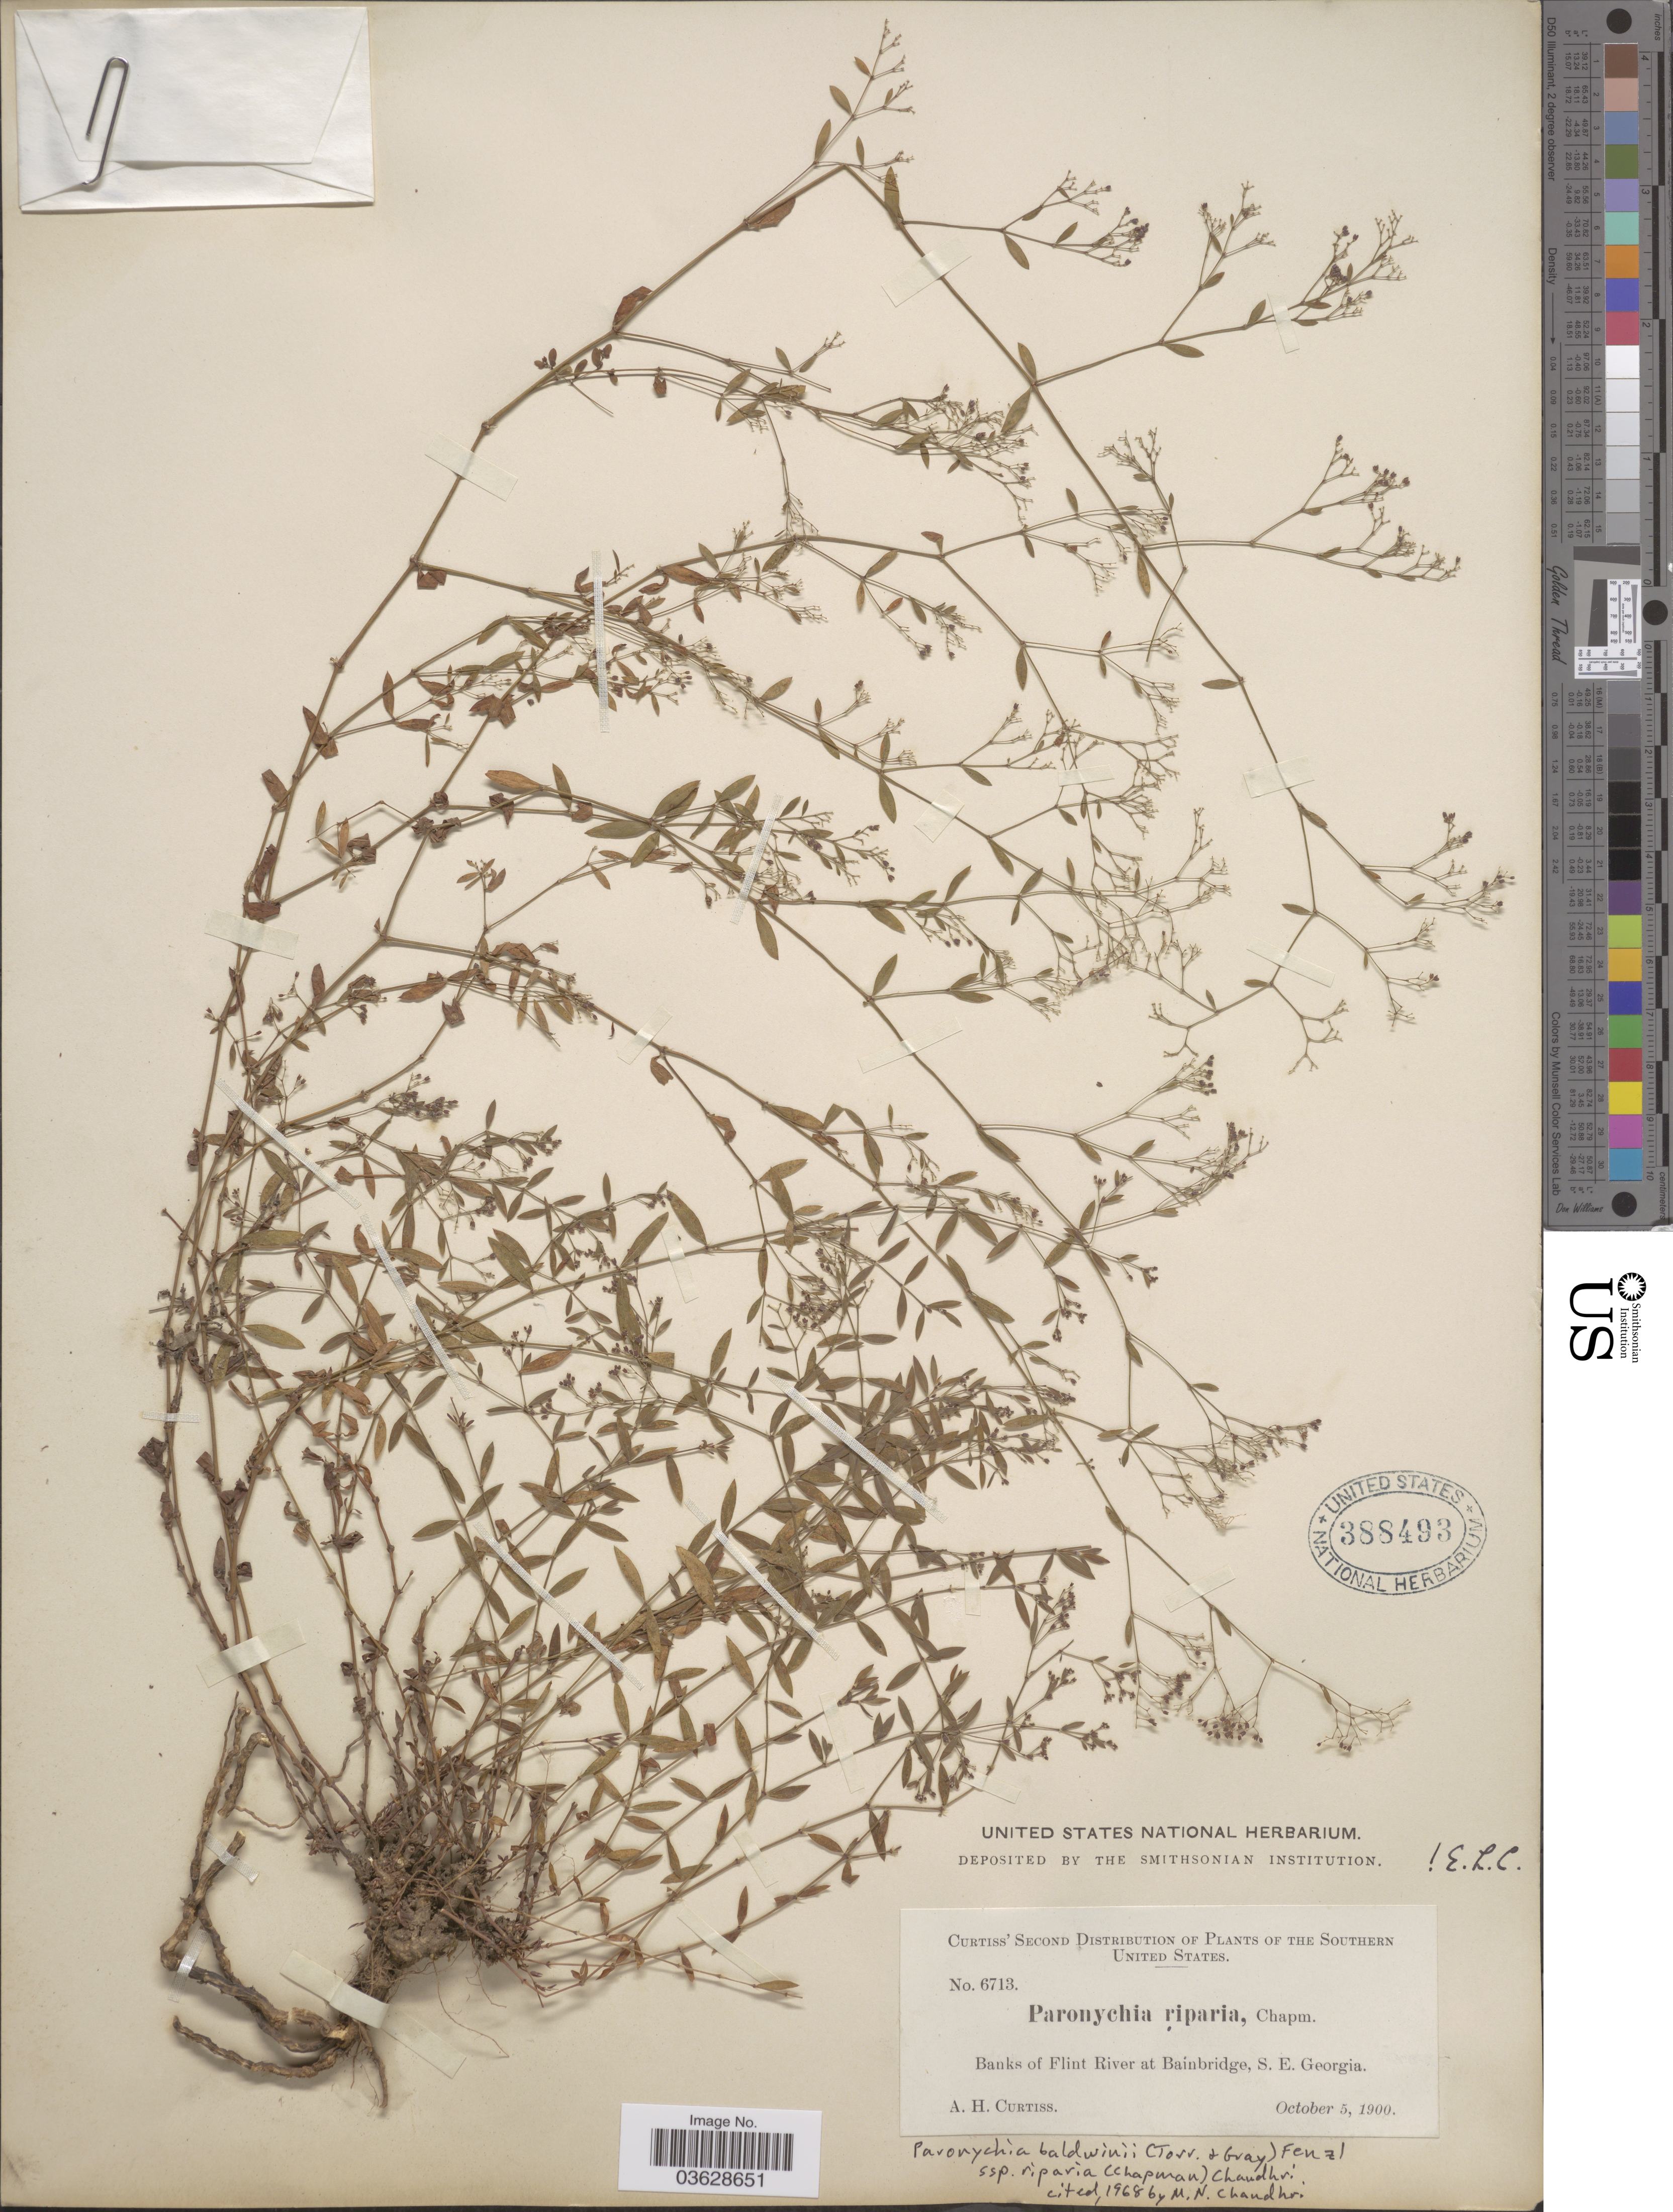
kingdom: Plantae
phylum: Tracheophyta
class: Magnoliopsida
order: Caryophyllales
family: Caryophyllaceae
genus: Paronychia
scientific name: Paronychia baldwinii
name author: (A. Gray & Torr.) Fenzl ex Walp.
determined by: Strong, Mark T., (BOT), Smithsonian Institution - National Museum of Natural History (UNITED STATES)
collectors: A. H. Curtiss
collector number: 6713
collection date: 1900-10-05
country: United States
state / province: Georgia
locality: Southern United States. Banks of Flint River at Bainbridge, S.E. Georgia.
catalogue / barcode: US 388493